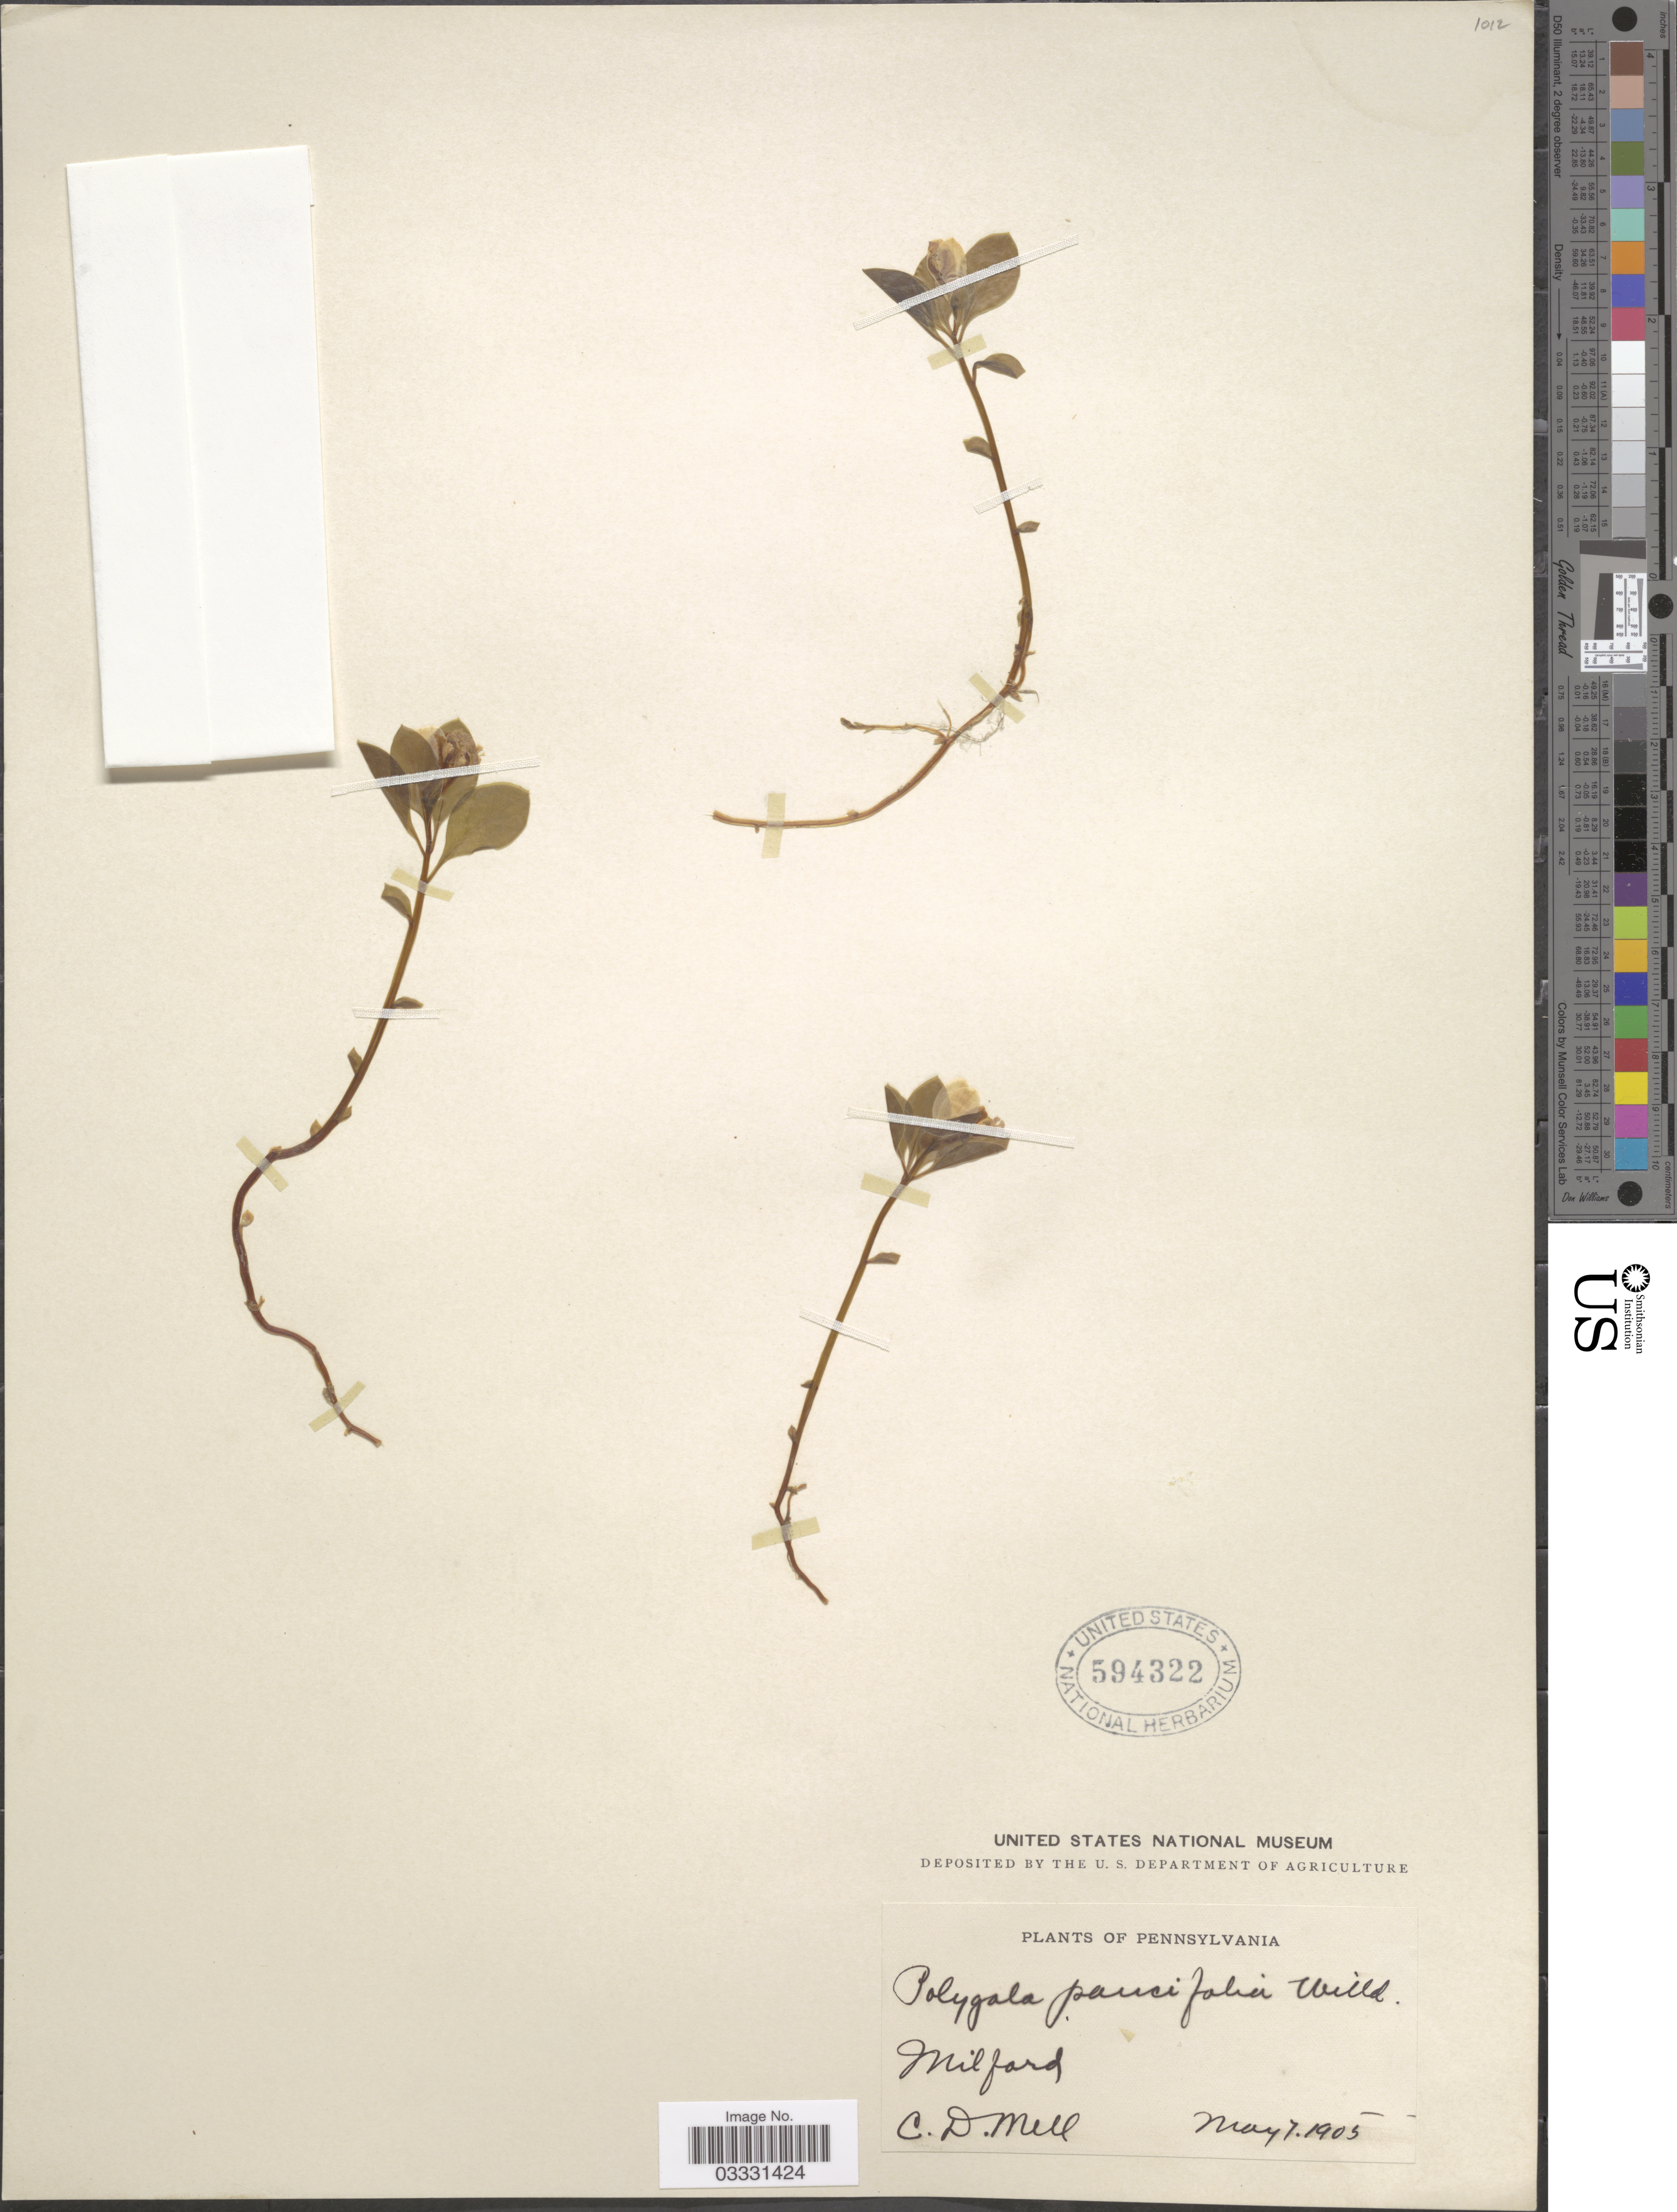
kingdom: Plantae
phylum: Tracheophyta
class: Magnoliopsida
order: Fabales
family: Polygalaceae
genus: Polygaloides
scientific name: Polygaloides paucifolia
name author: (Willd.) J.R. Abbott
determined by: Strong, Mark T., (BOT), Smithsonian Institution - National Museum of Natural History (UNITED STATES)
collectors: C. D. Mell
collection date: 1905-05-07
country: United States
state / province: Pennsylvania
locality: Milford.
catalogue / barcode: US 594322